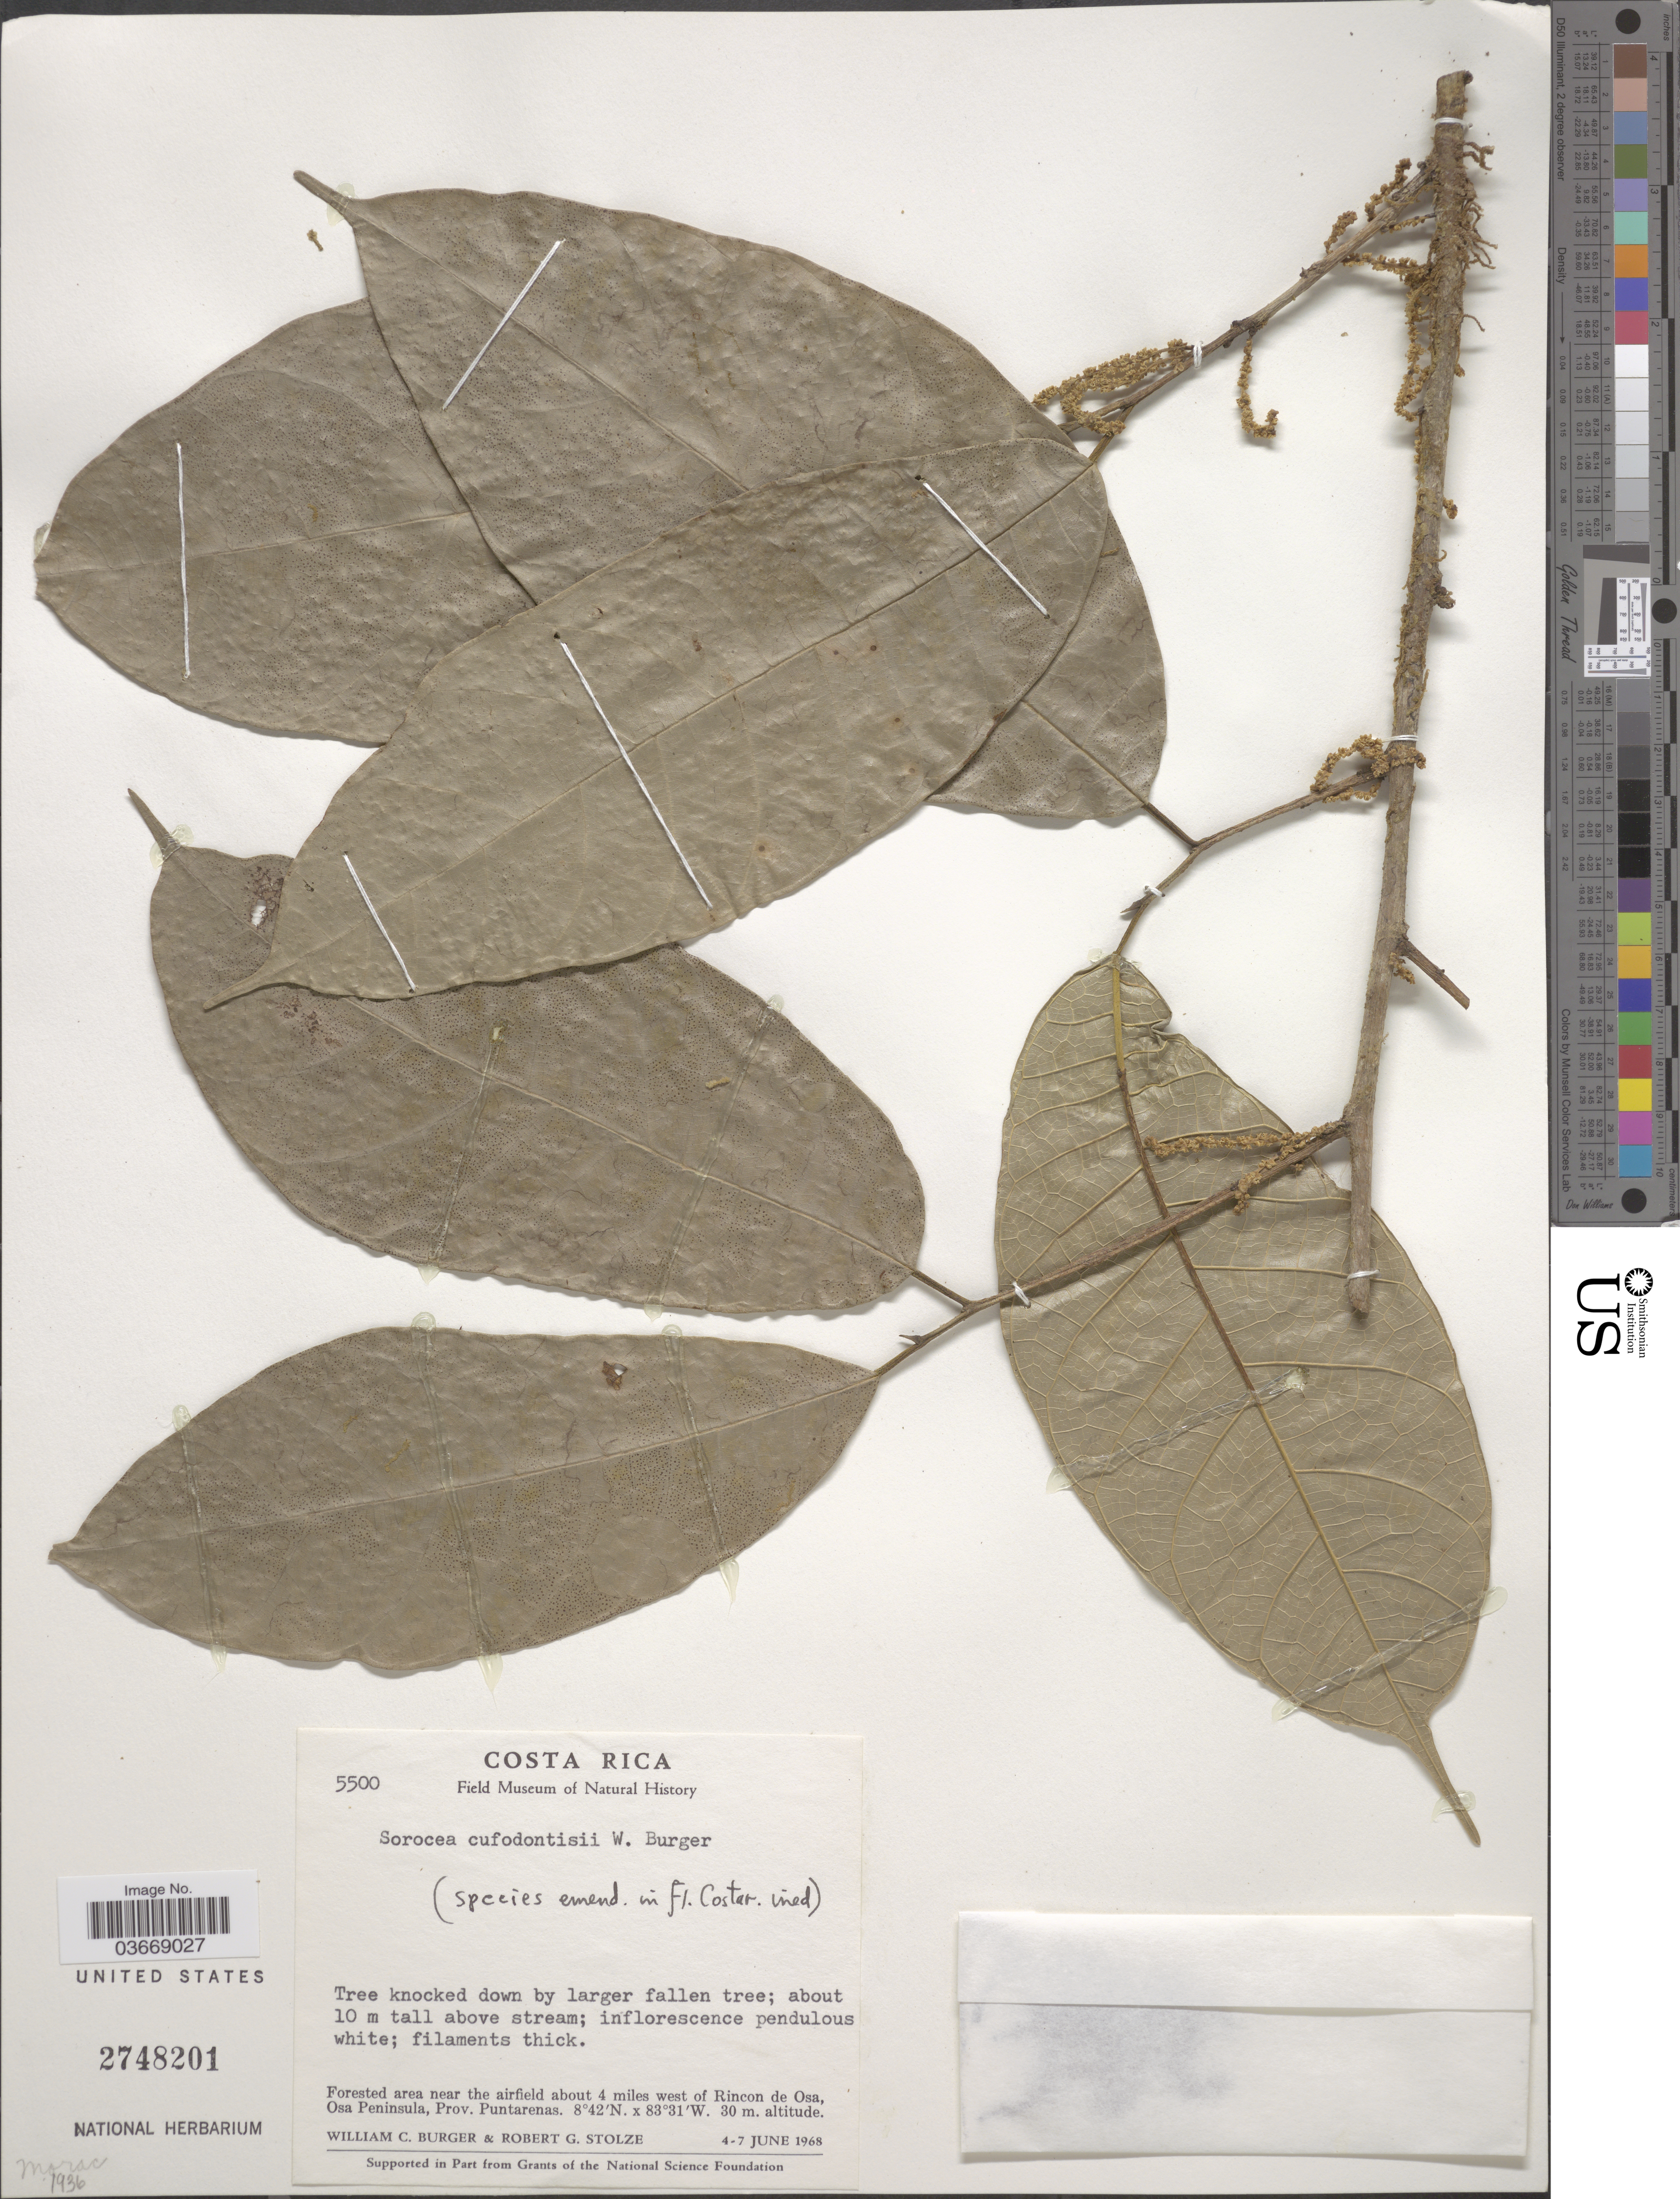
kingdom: Plantae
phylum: Tracheophyta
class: Magnoliopsida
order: Rosales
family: Moraceae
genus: Sorocea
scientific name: Sorocea cufodontisii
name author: W.C. Burger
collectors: W. Burger & R. G. Stolze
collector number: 5500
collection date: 1968-06-04/1968-06-07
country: Costa Rica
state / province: Puntarenas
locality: Forested area near the airfield about 4 miles west of Rincon de Osa, Osa Peninsula.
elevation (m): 30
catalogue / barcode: US 2748201